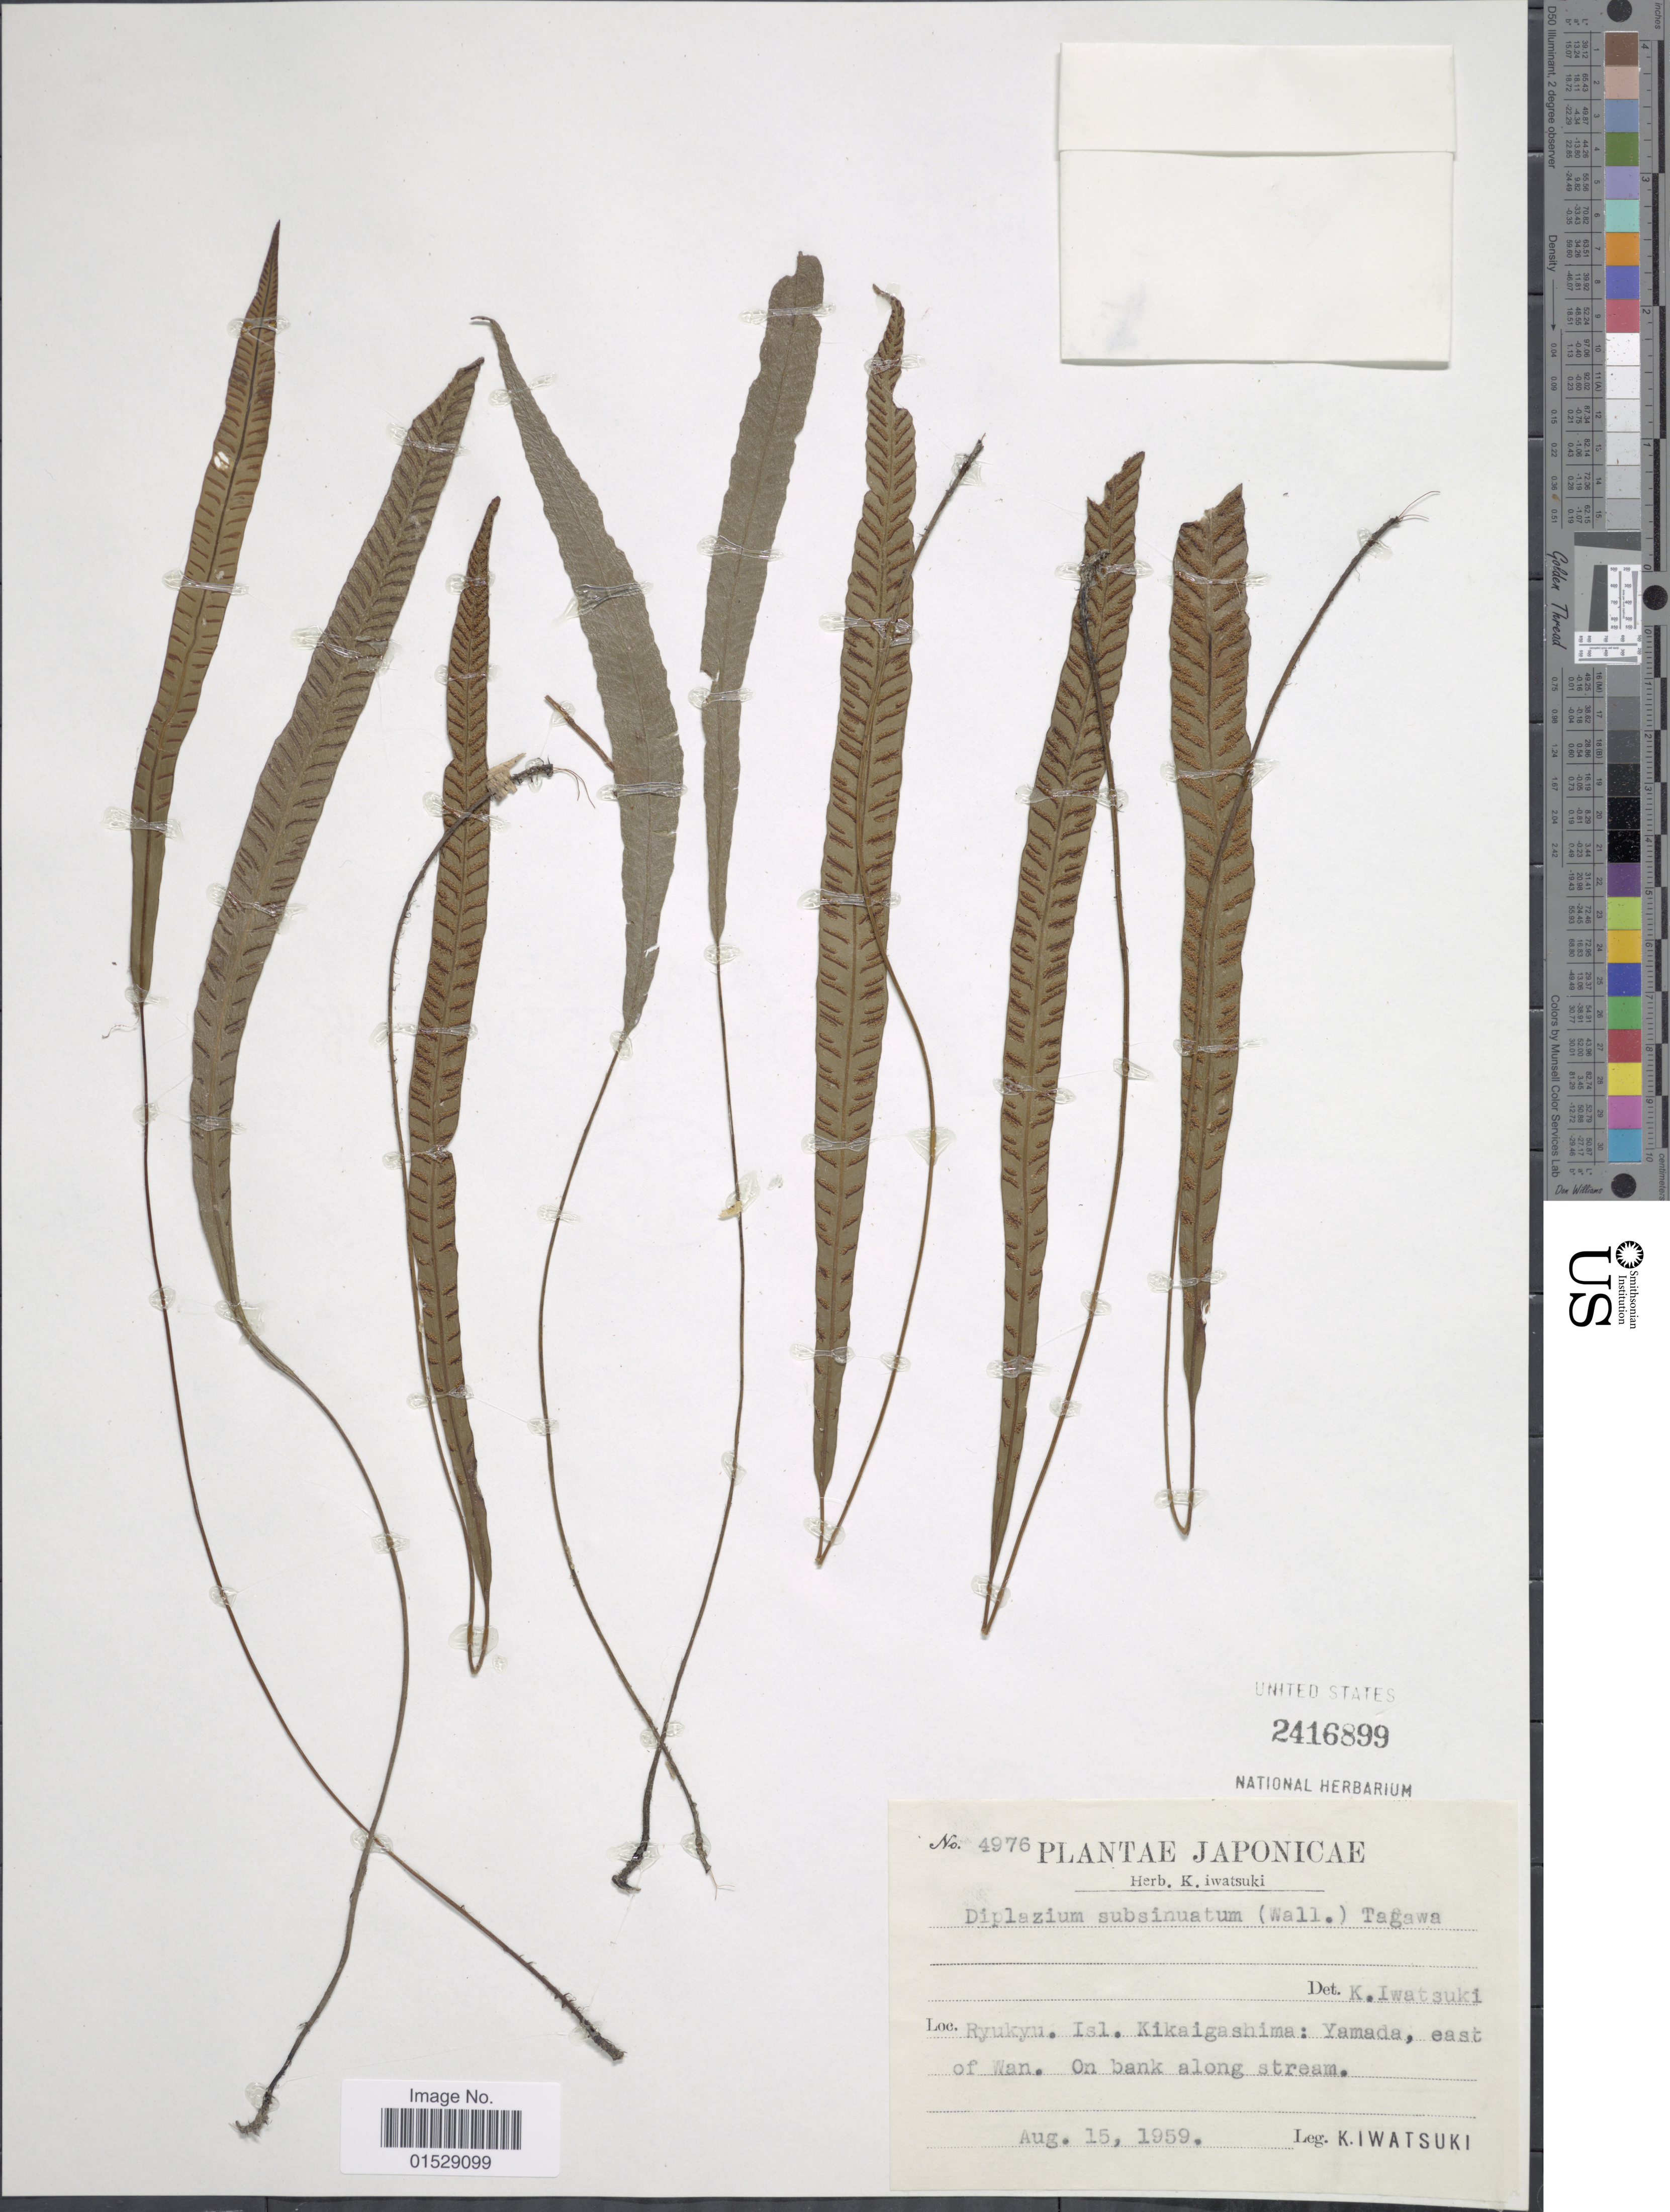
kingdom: Plantae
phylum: Tracheophyta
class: Polypodiopsida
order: Polypodiales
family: Athyriaceae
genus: Deparia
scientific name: Deparia lancea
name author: (Thunb.) Fraser-Jenk.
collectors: K. Iwatsuki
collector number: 4976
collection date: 1959-08-15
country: Japan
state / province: Okinawa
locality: Japonicae, Ryukyu. Isl. Kikaigashima: Yamada, east of Wan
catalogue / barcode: US 2416899